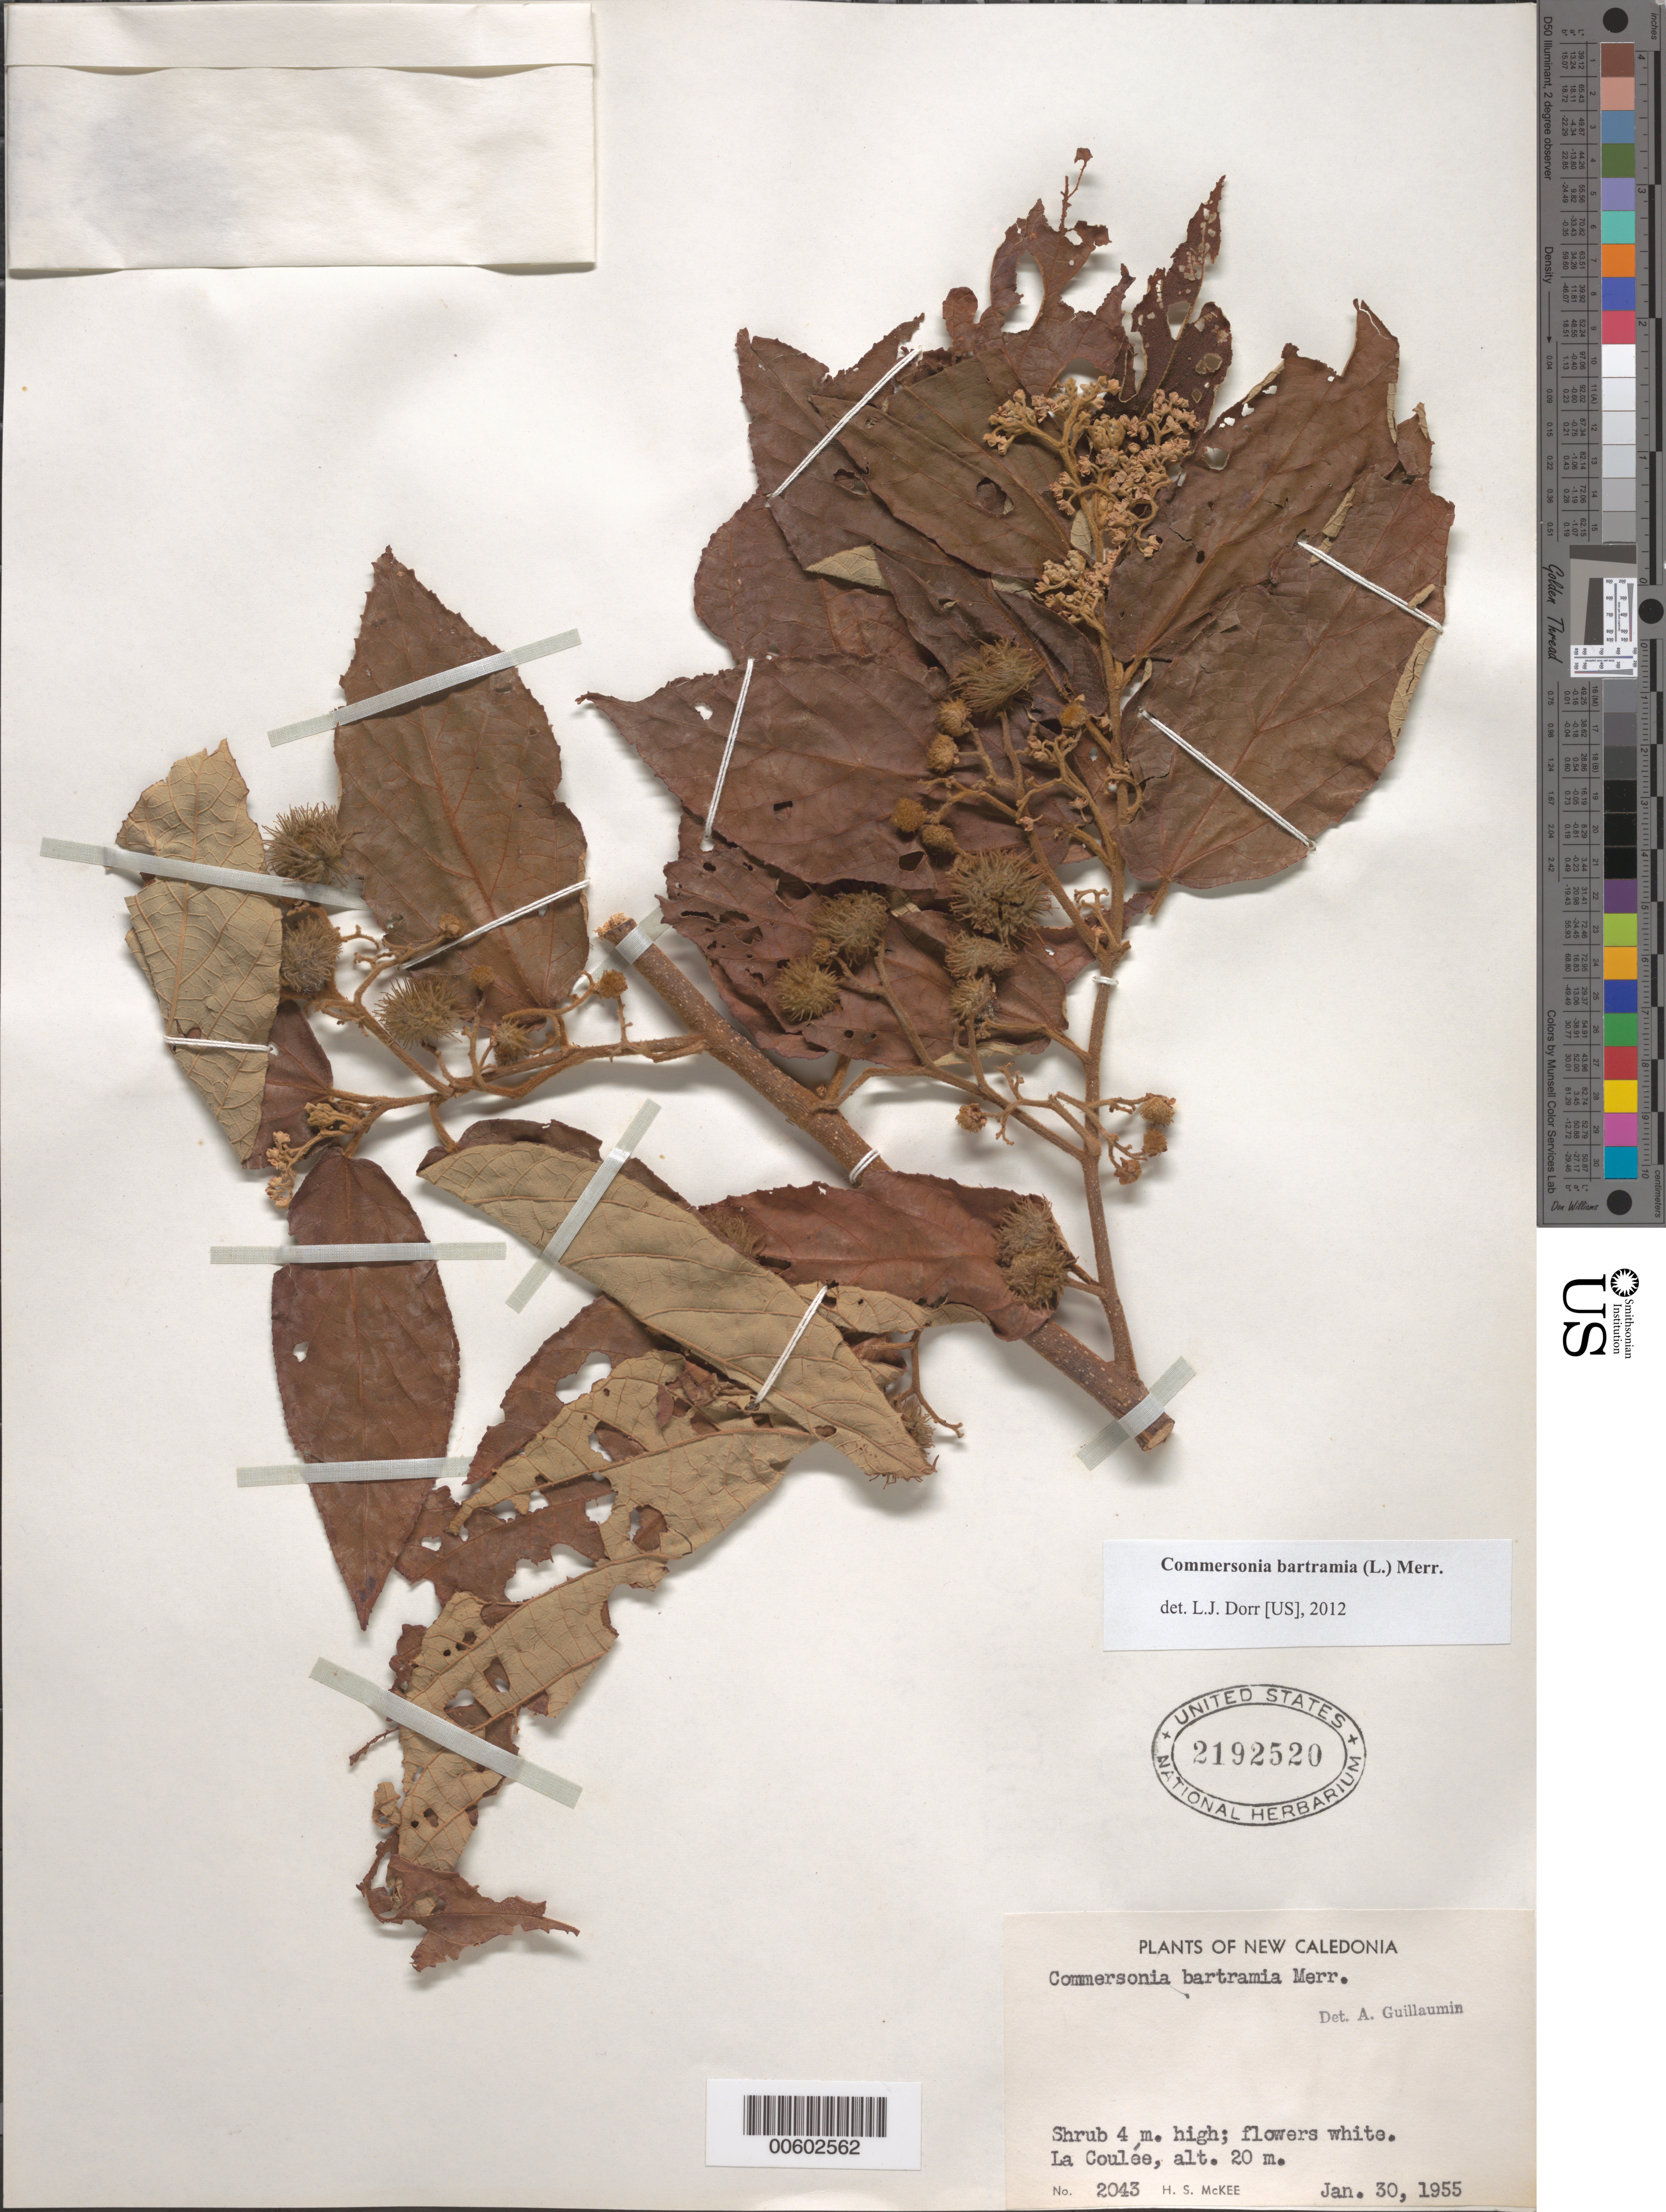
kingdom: Plantae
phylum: Tracheophyta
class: Magnoliopsida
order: Malvales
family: Malvaceae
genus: Commersonia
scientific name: Commersonia bartramia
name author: (L.) Merr.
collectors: H. S. MacKee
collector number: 2043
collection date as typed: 30 Jan 1955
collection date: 1955-01-30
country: New Caledonia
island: New Caledonia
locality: La Coulée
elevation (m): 20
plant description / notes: US, A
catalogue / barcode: US 2192520